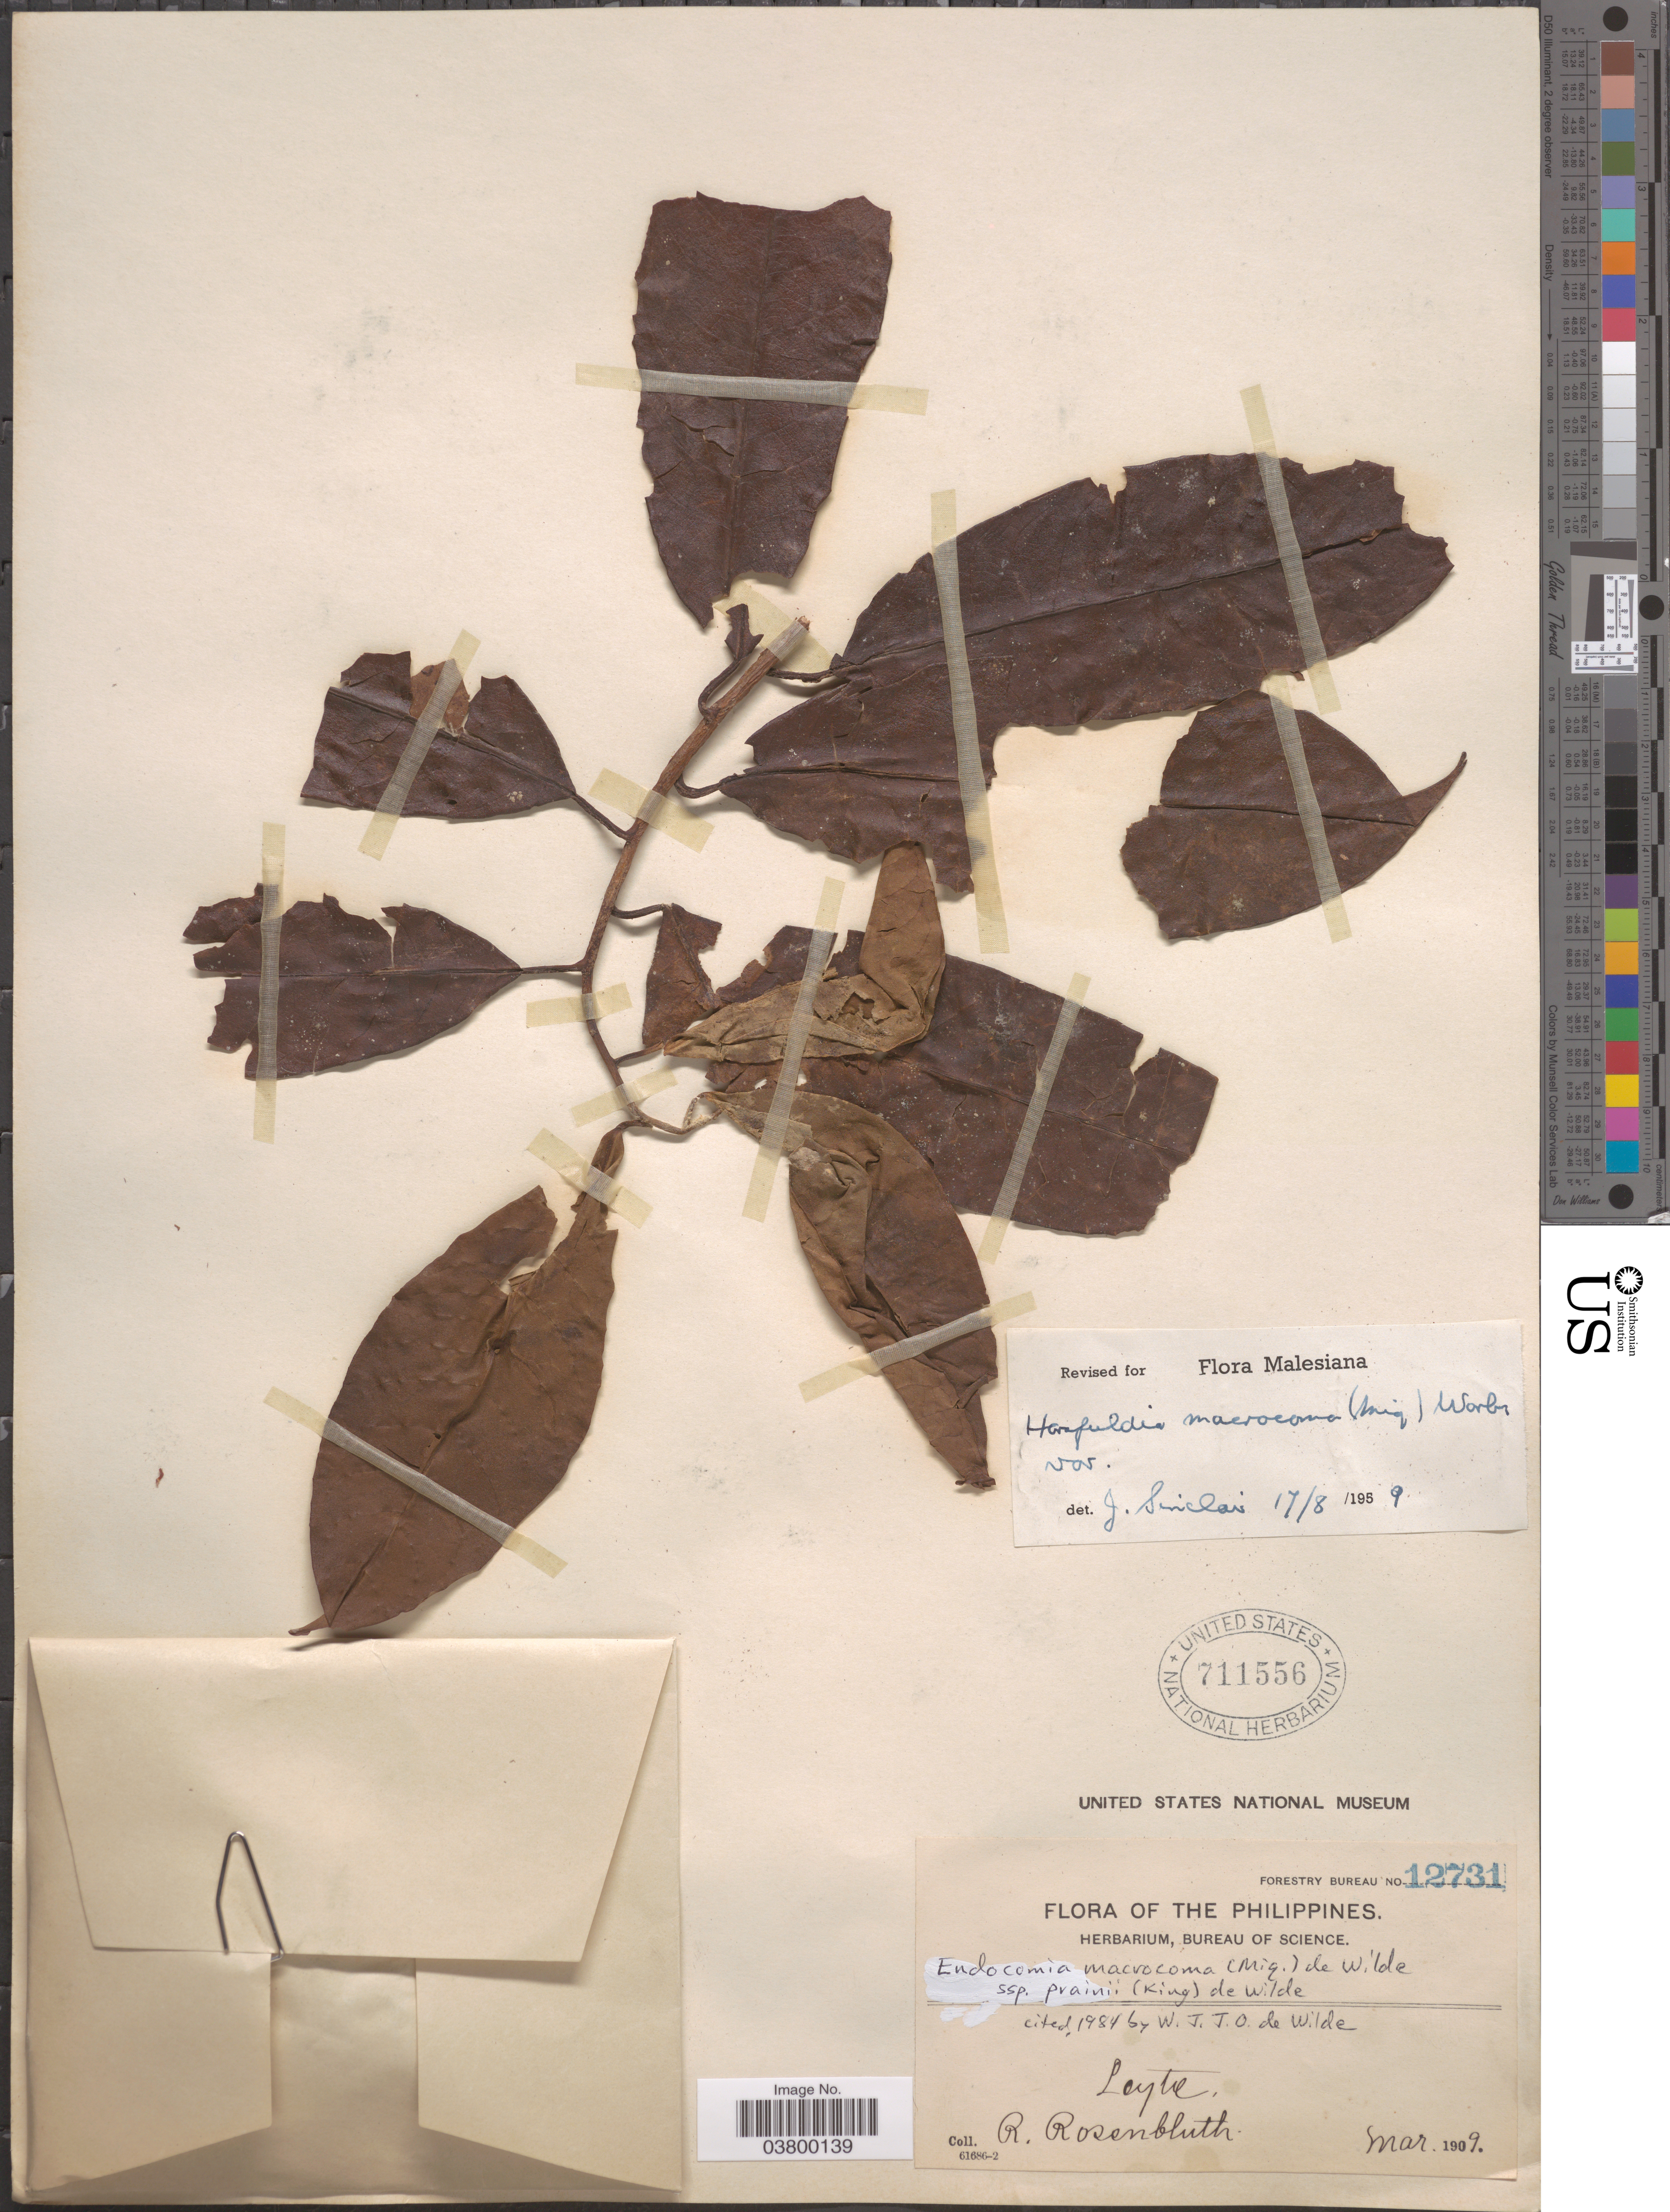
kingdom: Plantae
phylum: Tracheophyta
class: Magnoliopsida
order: Magnoliales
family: Myristicaceae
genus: Endocomia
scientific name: Endocomia macrocoma subsp. prainii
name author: (King) W.J. de Wilde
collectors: R. Rosenbluth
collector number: Forestry Bureau 12731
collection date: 1909-03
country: Philippines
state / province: Eastern Visayas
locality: Leyte.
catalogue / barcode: US 711556